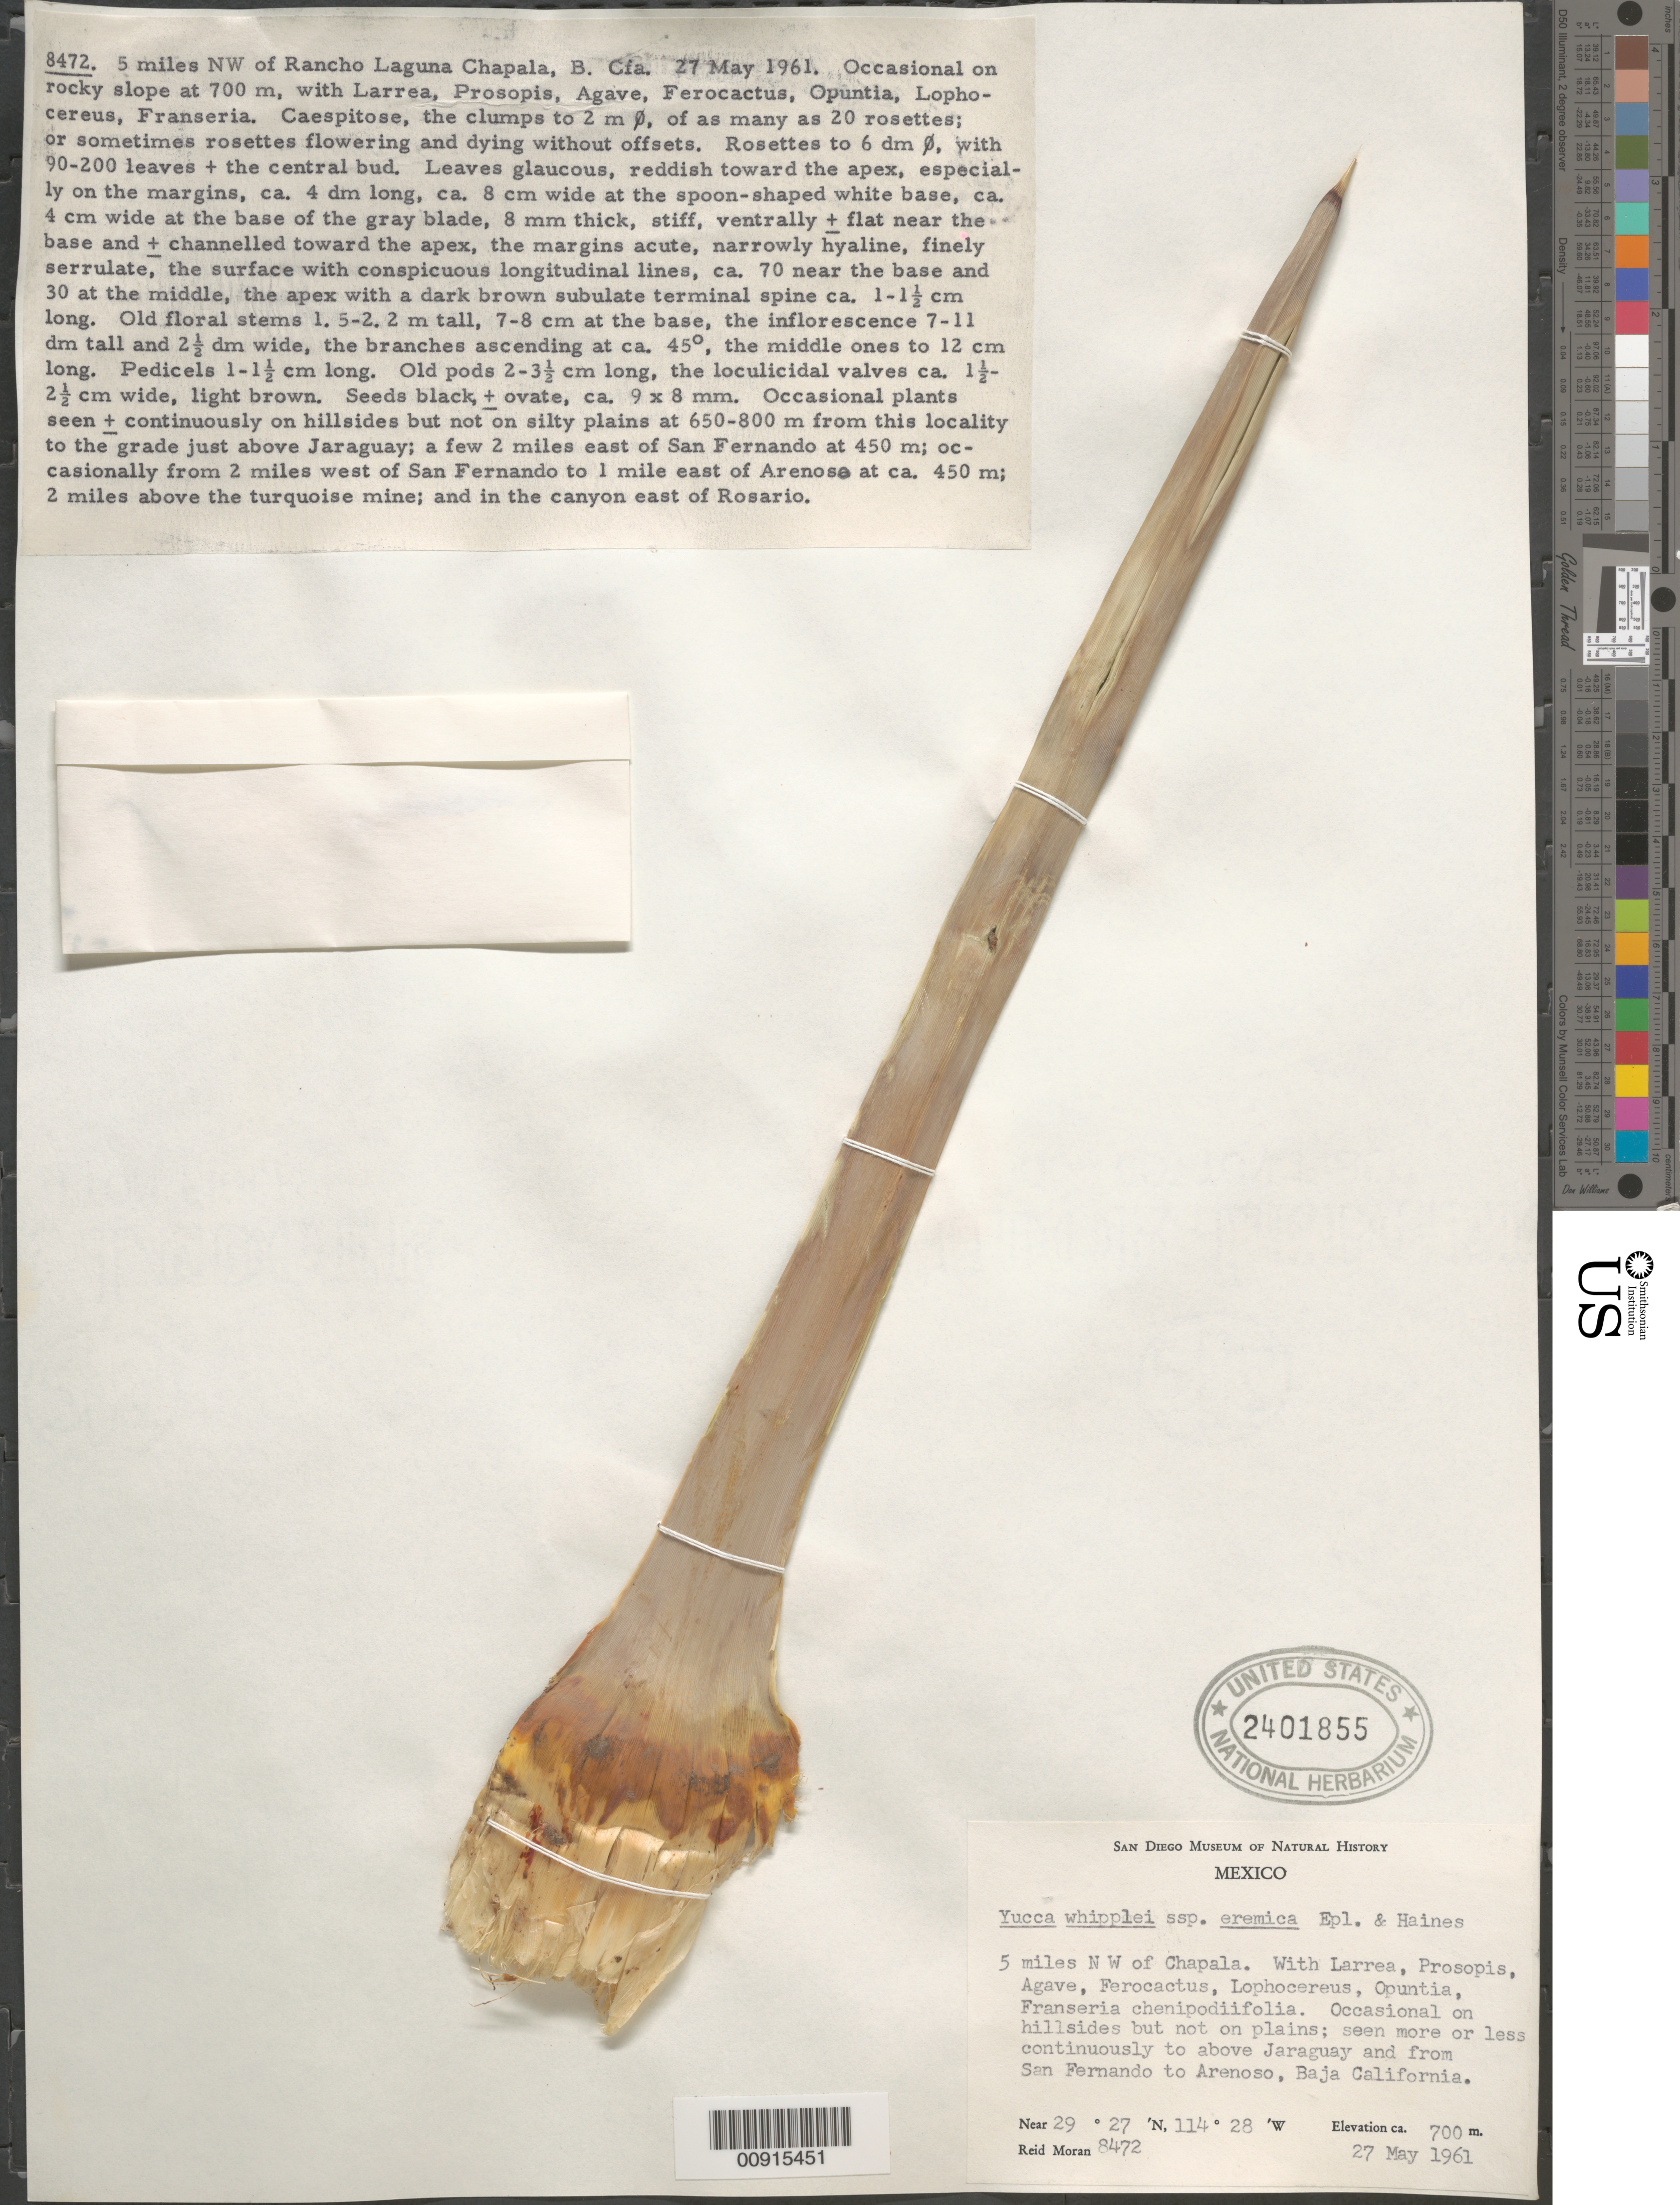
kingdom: Plantae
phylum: Tracheophyta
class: Liliopsida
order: Asparagales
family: Asparagaceae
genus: Yucca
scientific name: Yucca whipplei subsp. eremica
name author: Epling & A.L. Haines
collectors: R. V. Moran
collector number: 8472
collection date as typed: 27 May 1961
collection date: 1961-05-27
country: Mexico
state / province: Baja California Norte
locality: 5 miles NW of Chapala, Baja California.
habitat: Occasional on rocky slope, with Larrea. Prosopis, Agave, Ferocactus, Opuntia, Lophocereus, Franseria chenipodiifolia.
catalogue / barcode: US 2401855